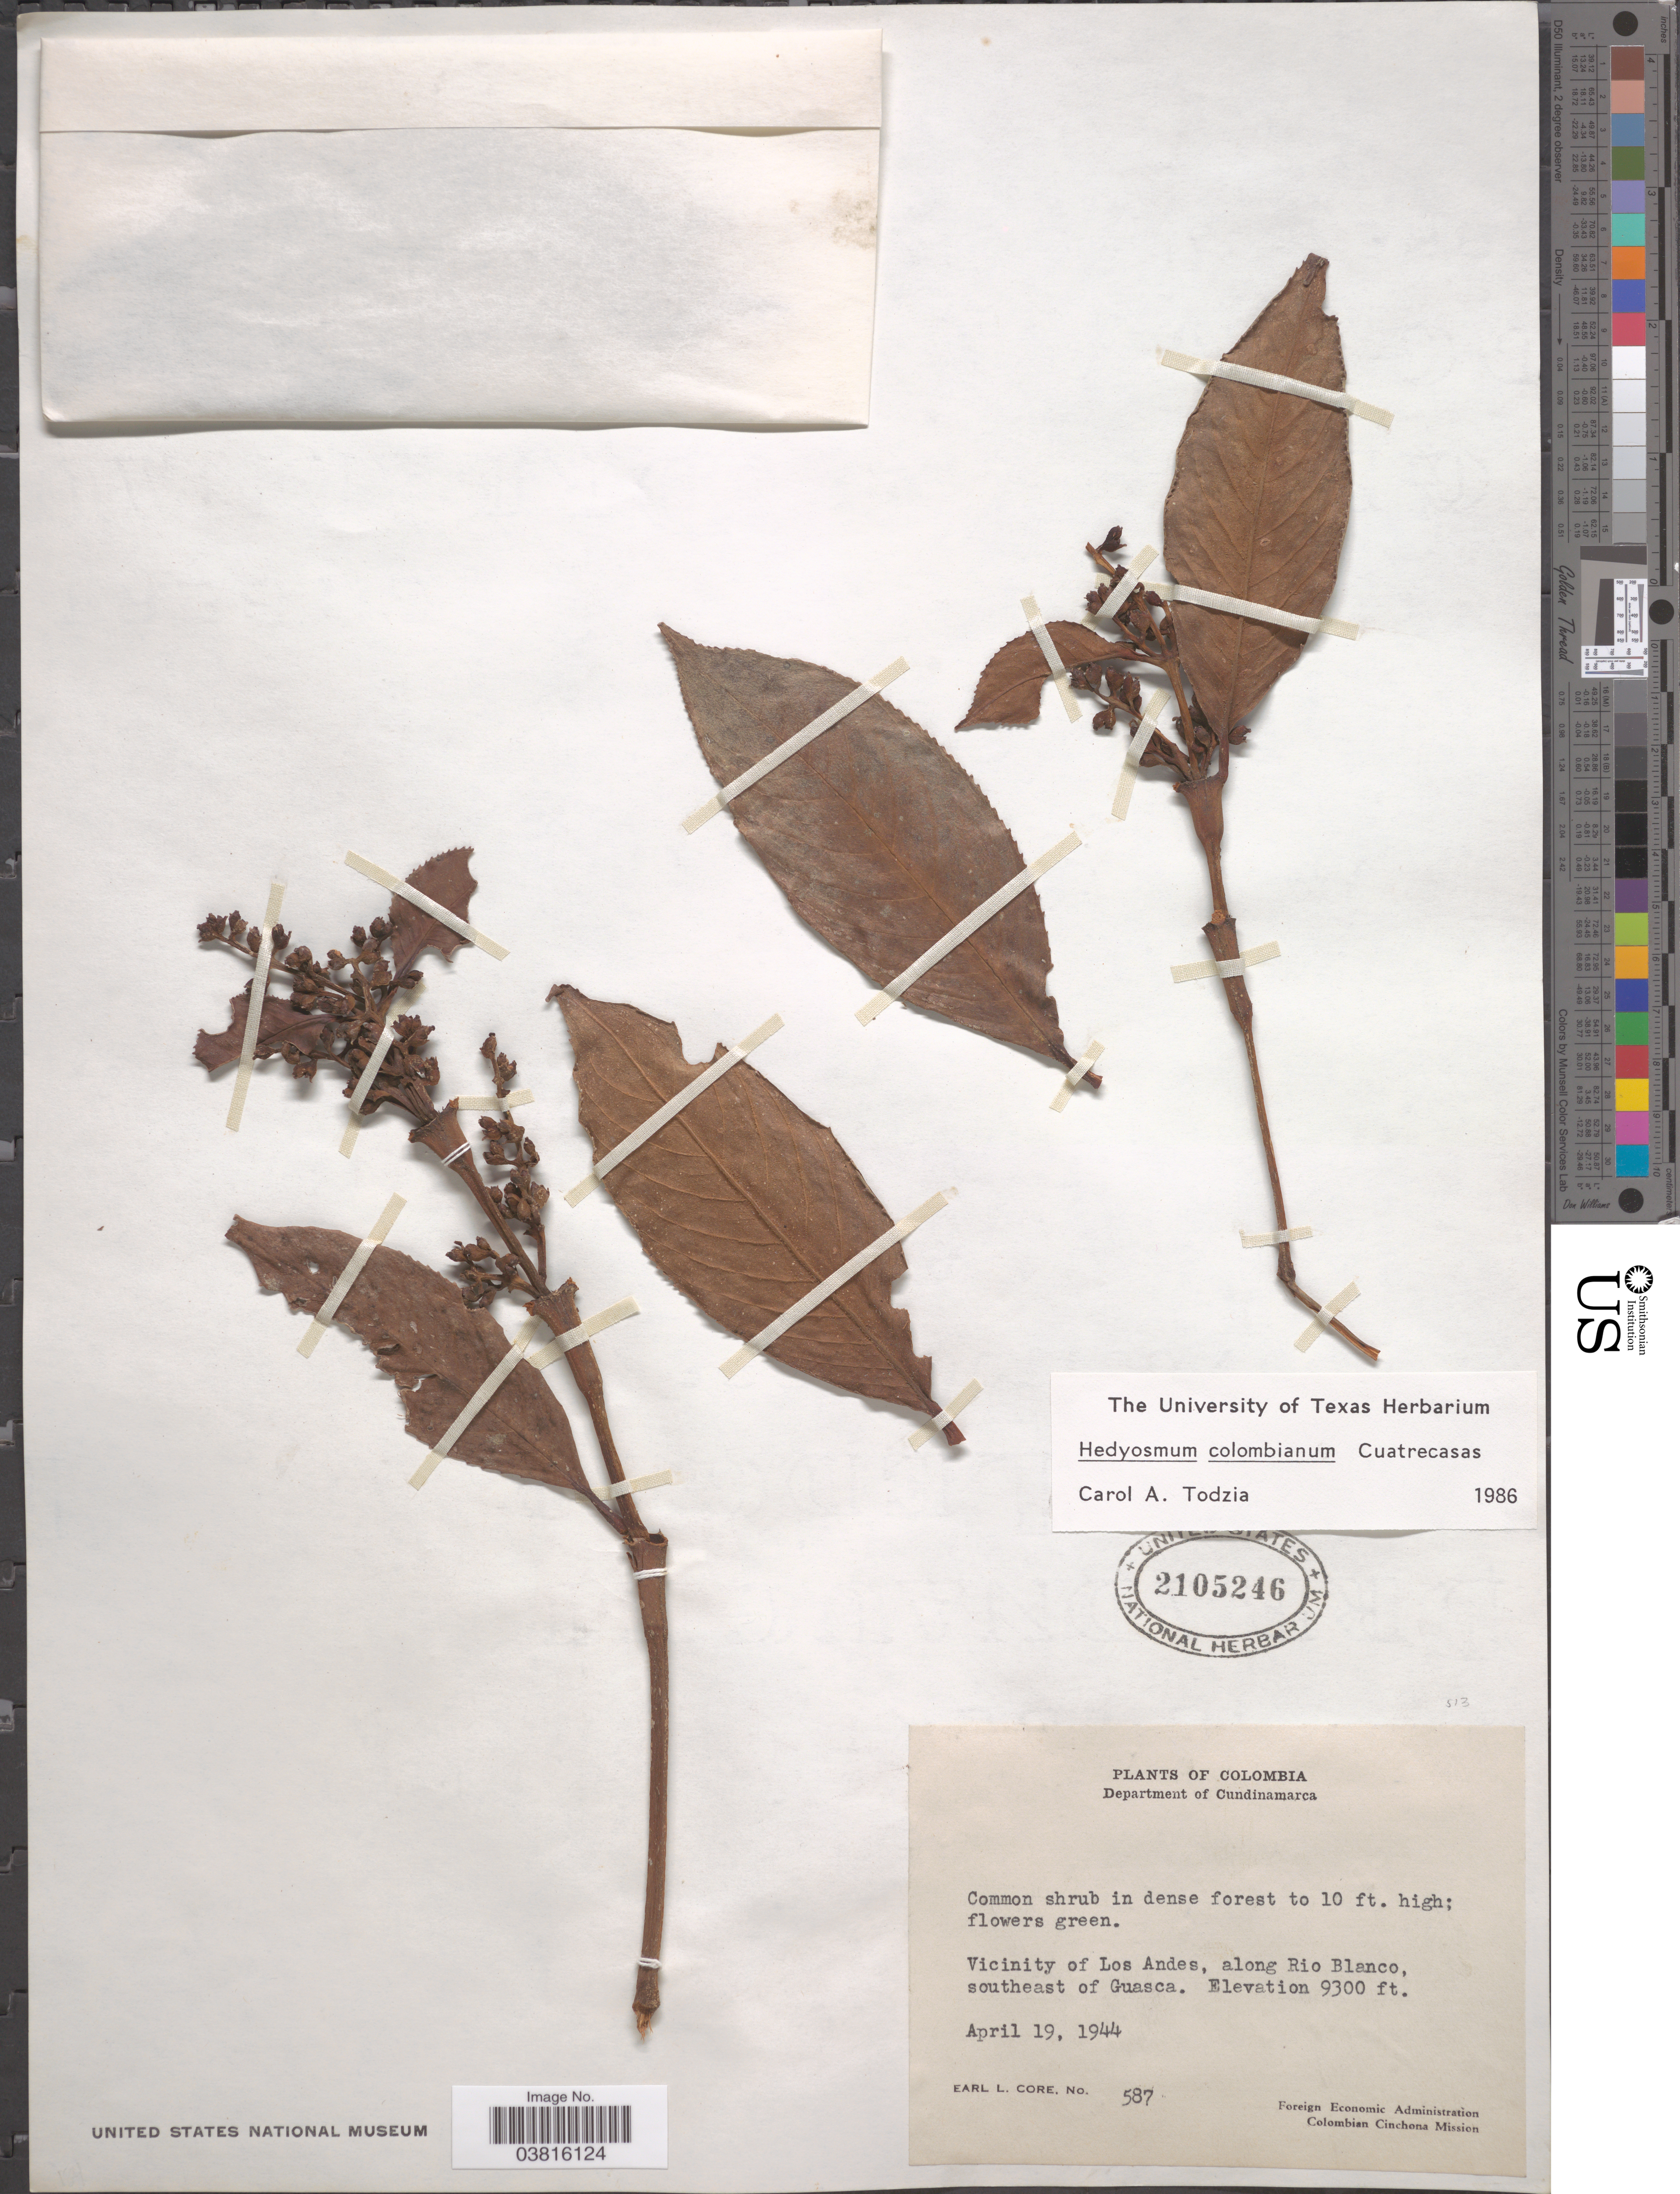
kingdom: Plantae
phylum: Tracheophyta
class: Magnoliopsida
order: Chloranthales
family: Chloranthaceae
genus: Hedyosmum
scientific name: Hedyosmum colombianum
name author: Cuatrec.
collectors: E. L. Core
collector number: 587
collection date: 1944-04-19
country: Colombia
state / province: Cundinamarca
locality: Department of Cundinamarca. Vicinity of Los Andes, along Rio Blanco, southeast of Guasca.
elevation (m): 2835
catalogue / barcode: US 2105246